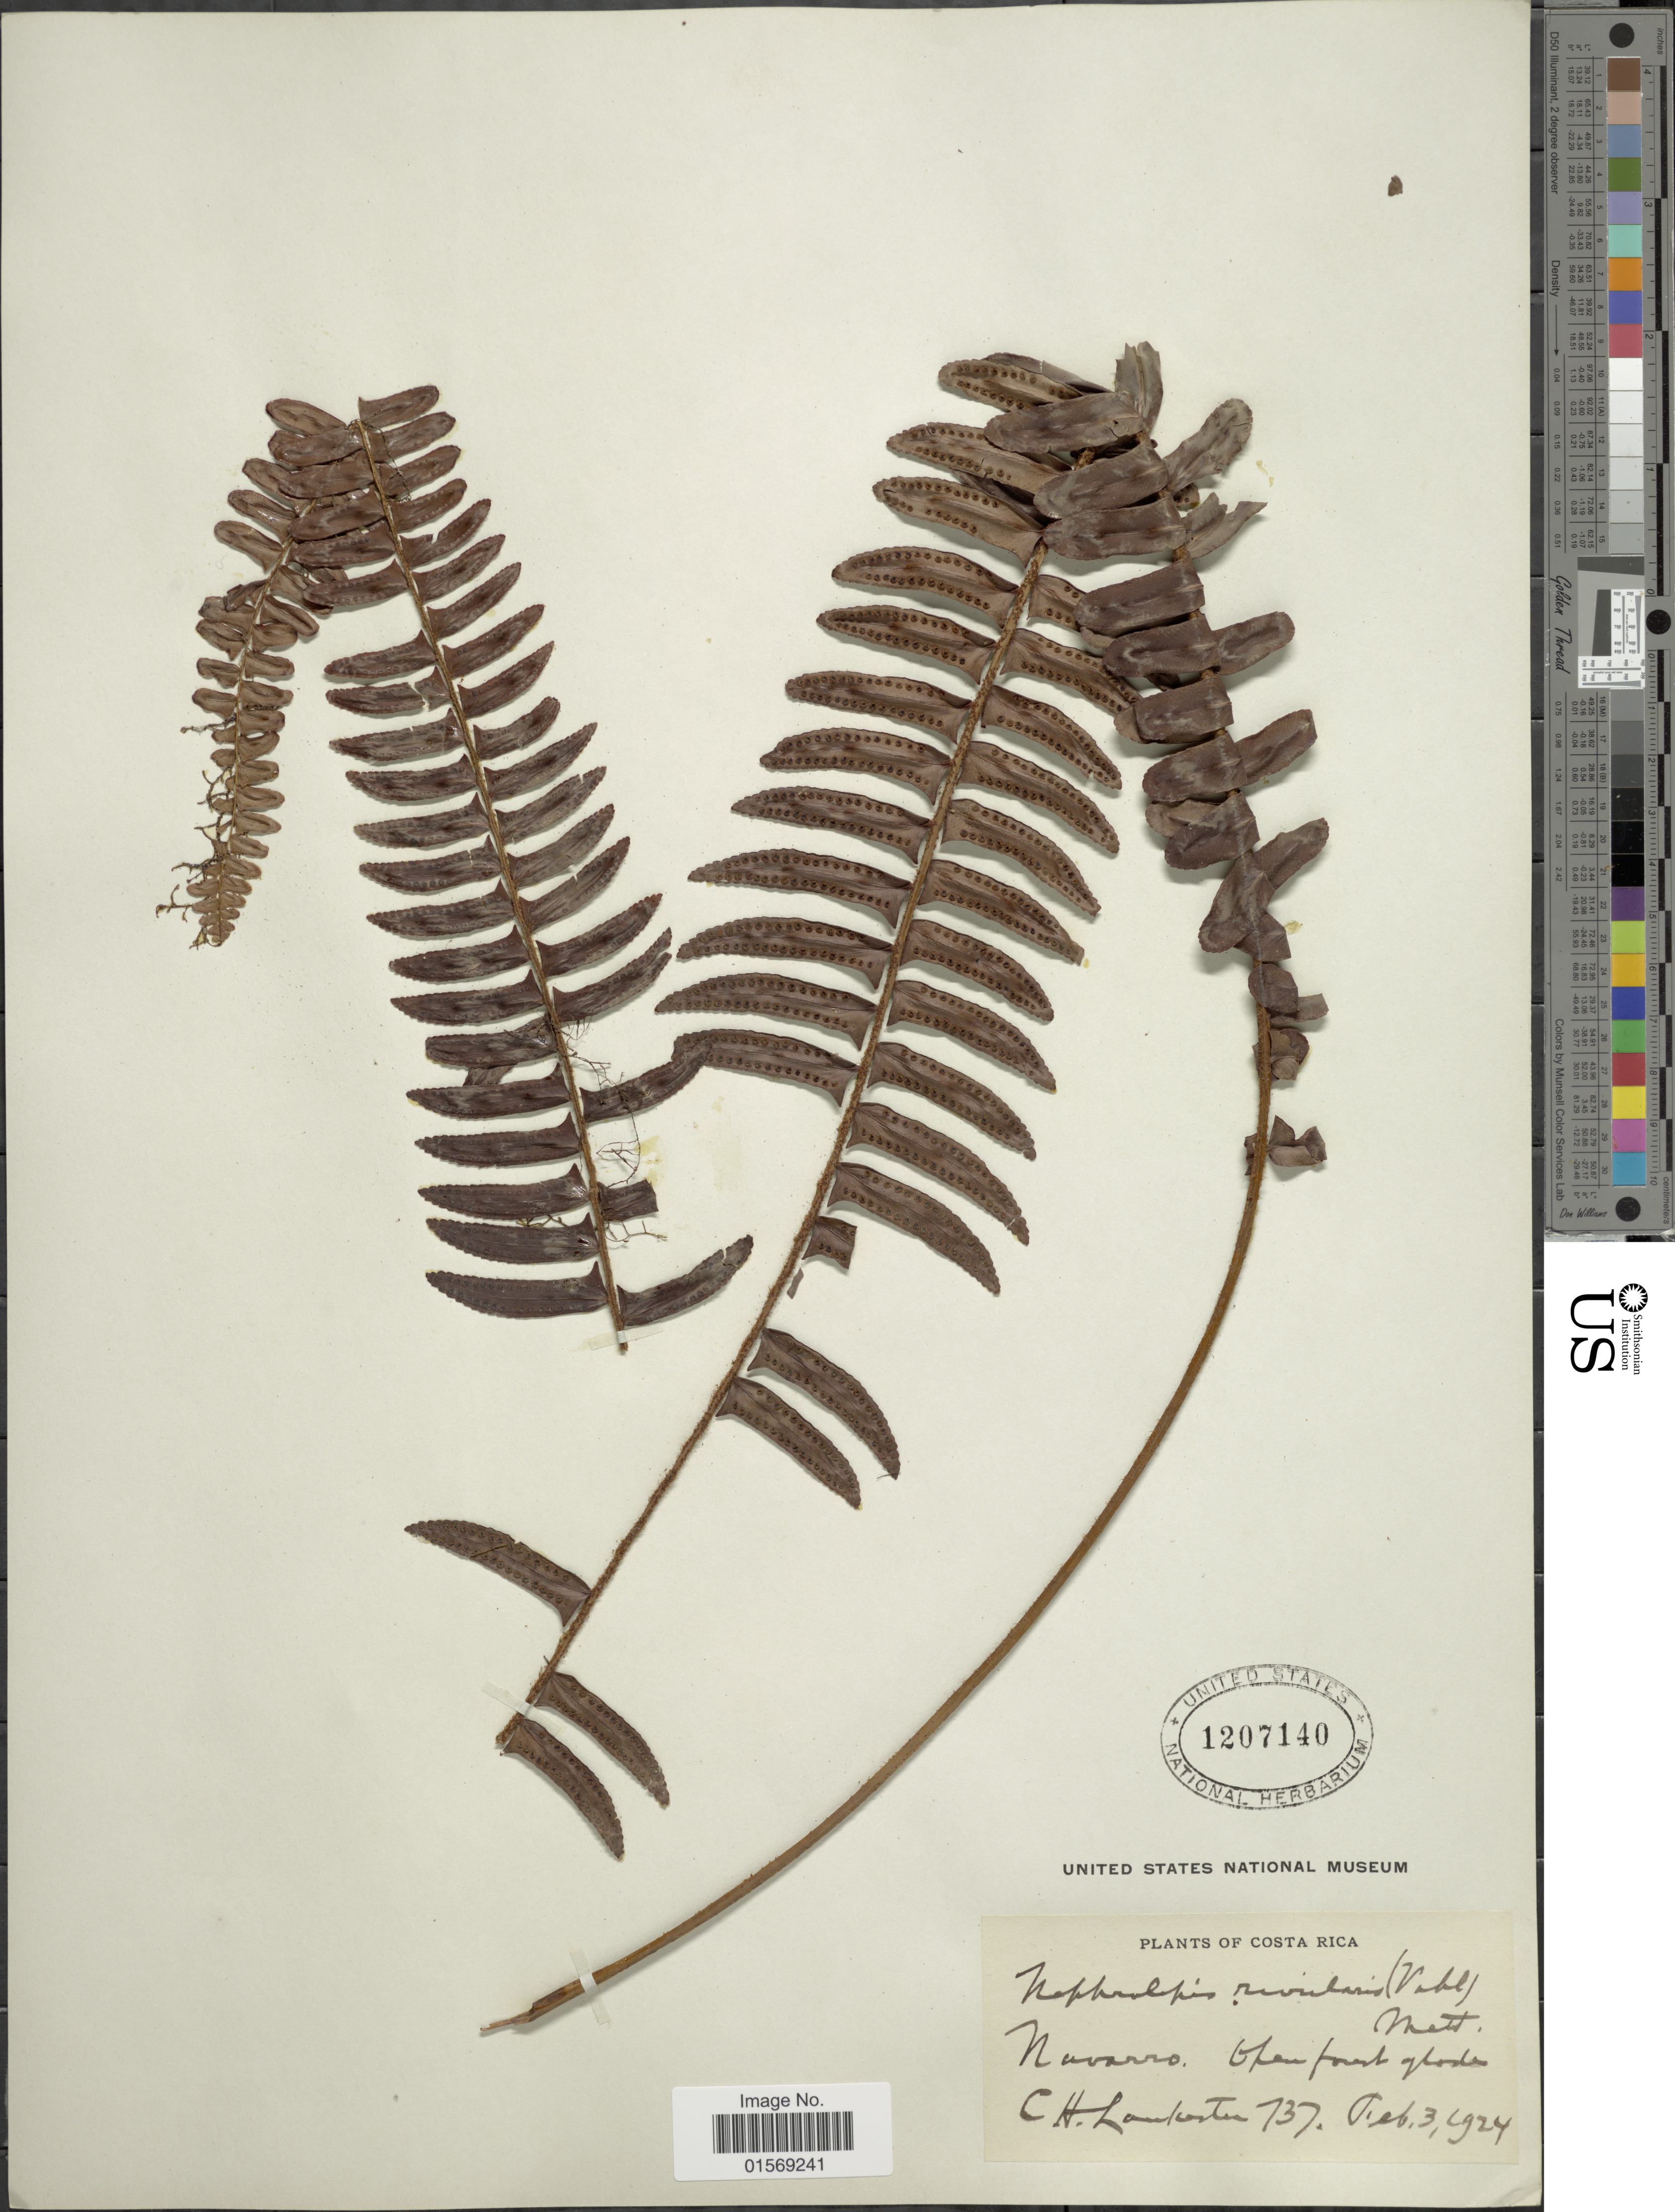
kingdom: Plantae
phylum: Tracheophyta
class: Polypodiopsida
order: Polypodiales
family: Nephrolepidaceae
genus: Nephrolepis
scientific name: Nephrolepis rivularis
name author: (Vahl) Mett. ex Krug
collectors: C. H. Lankester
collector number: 737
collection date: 1924-02-03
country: Costa Rica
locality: Costa Rica, Navarro.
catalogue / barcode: US 1207140